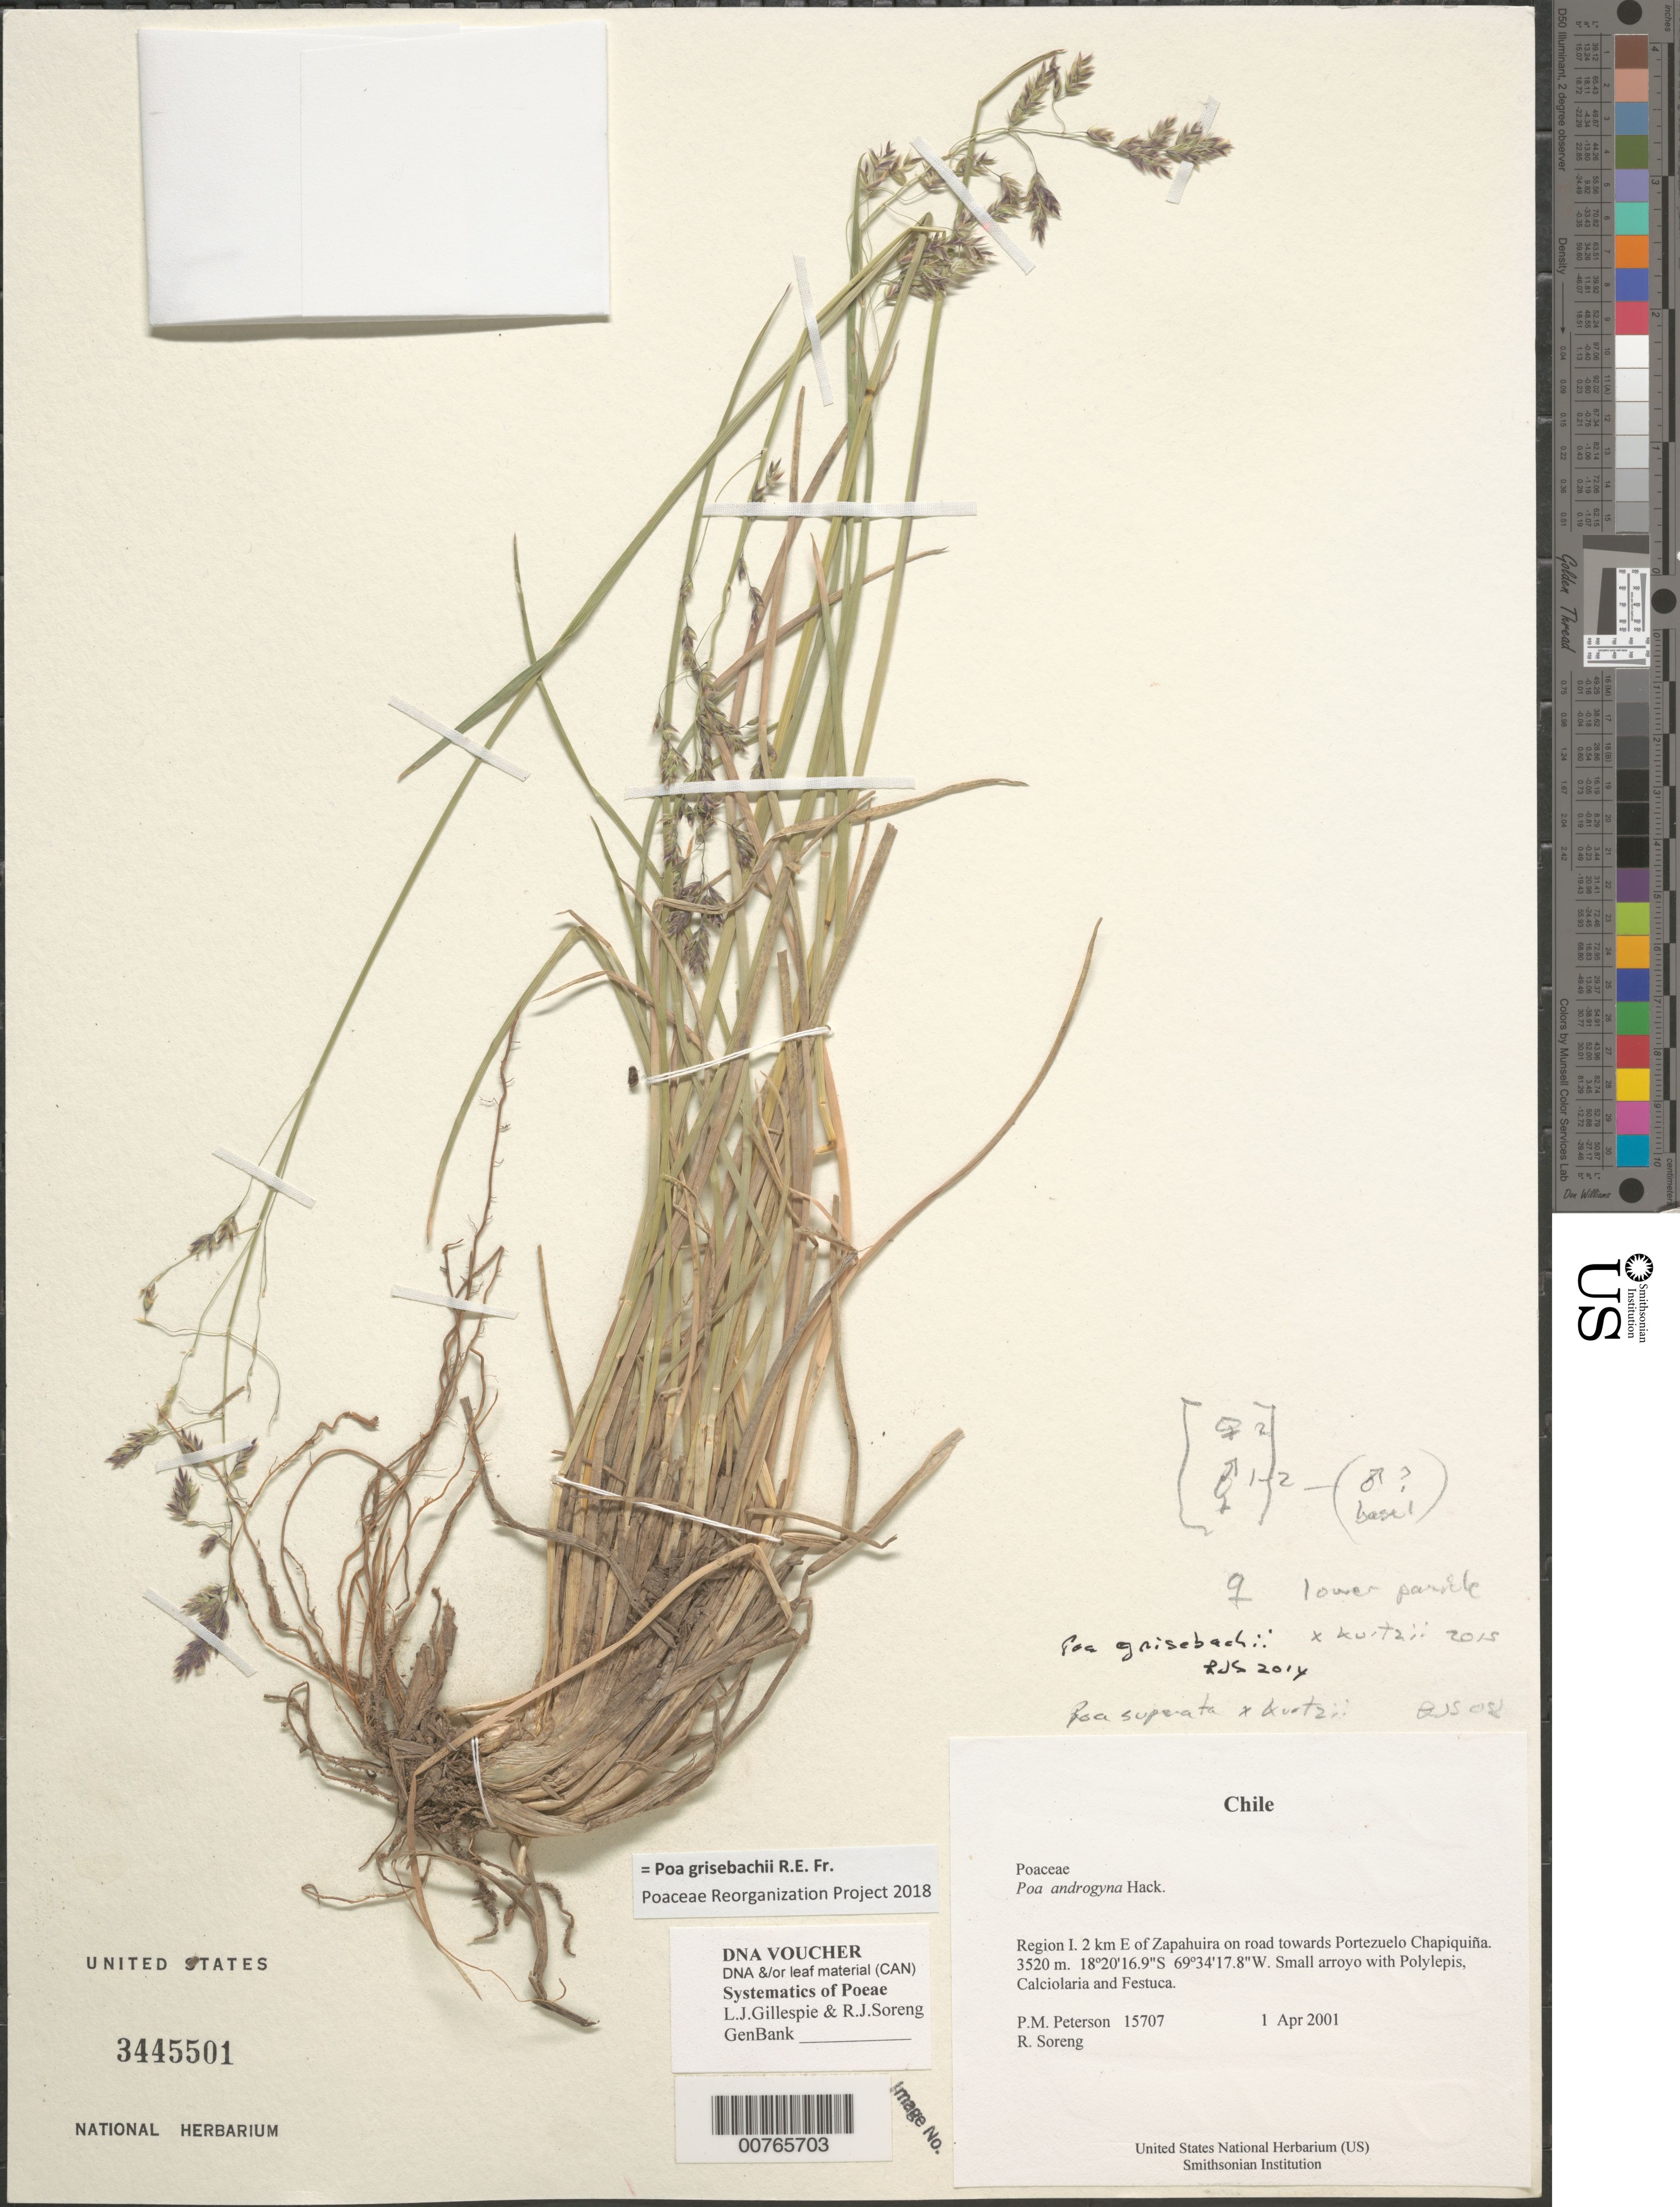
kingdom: Plantae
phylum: Tracheophyta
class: Liliopsida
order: Poales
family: Poaceae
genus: Poa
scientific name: Poa grisebachii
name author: R.E. Fr.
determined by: Poaceae Reorganization Project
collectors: P. M. Peterson & R. J. Soreng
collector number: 15707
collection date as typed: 01 Apr 2001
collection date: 2001-04-01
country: Chile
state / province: Tarapacá (I)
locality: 2 km E of Zapahuira on road towards Portezuelo Chapiquiña.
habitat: Small arroyo with Polylepis, Calciolaria and Festuca.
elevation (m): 3520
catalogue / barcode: US 3445501